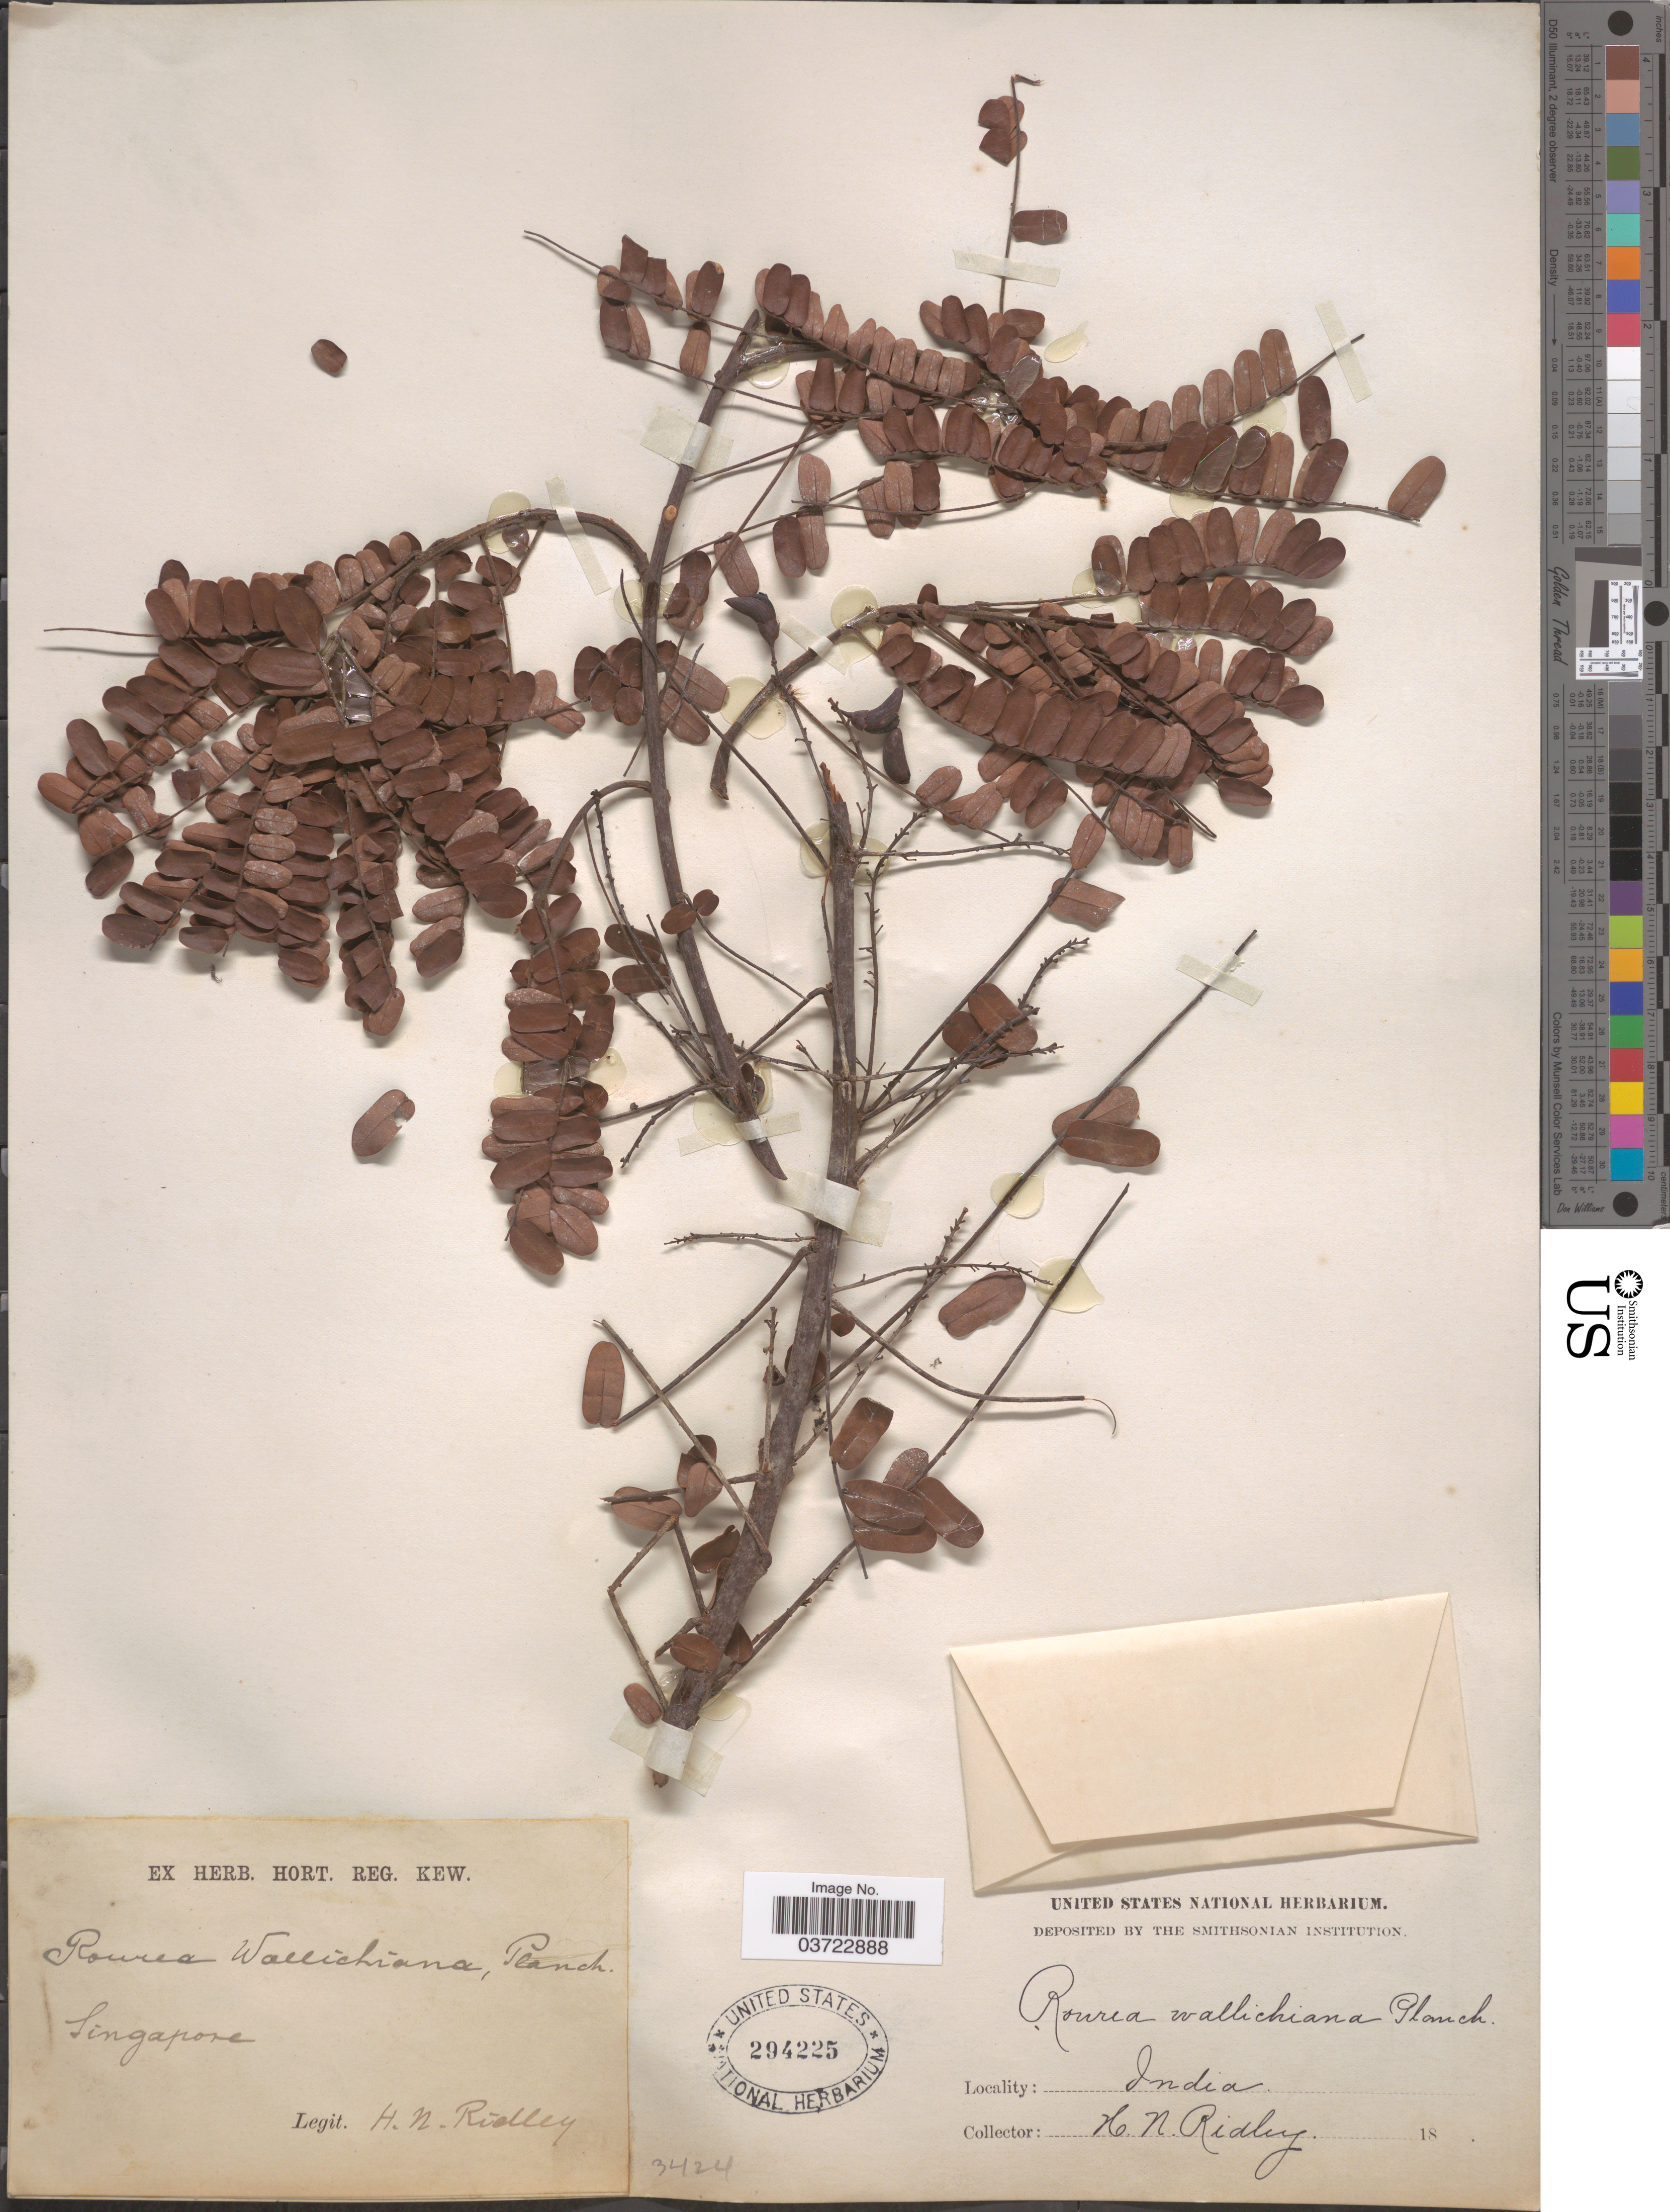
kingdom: Plantae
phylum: Tracheophyta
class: Magnoliopsida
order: Oxalidales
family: Connaraceae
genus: Rourea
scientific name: Rourea wallichiana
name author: Planch.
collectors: H. N. Ridley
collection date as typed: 18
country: Singapore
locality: Singapore.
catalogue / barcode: US 294225